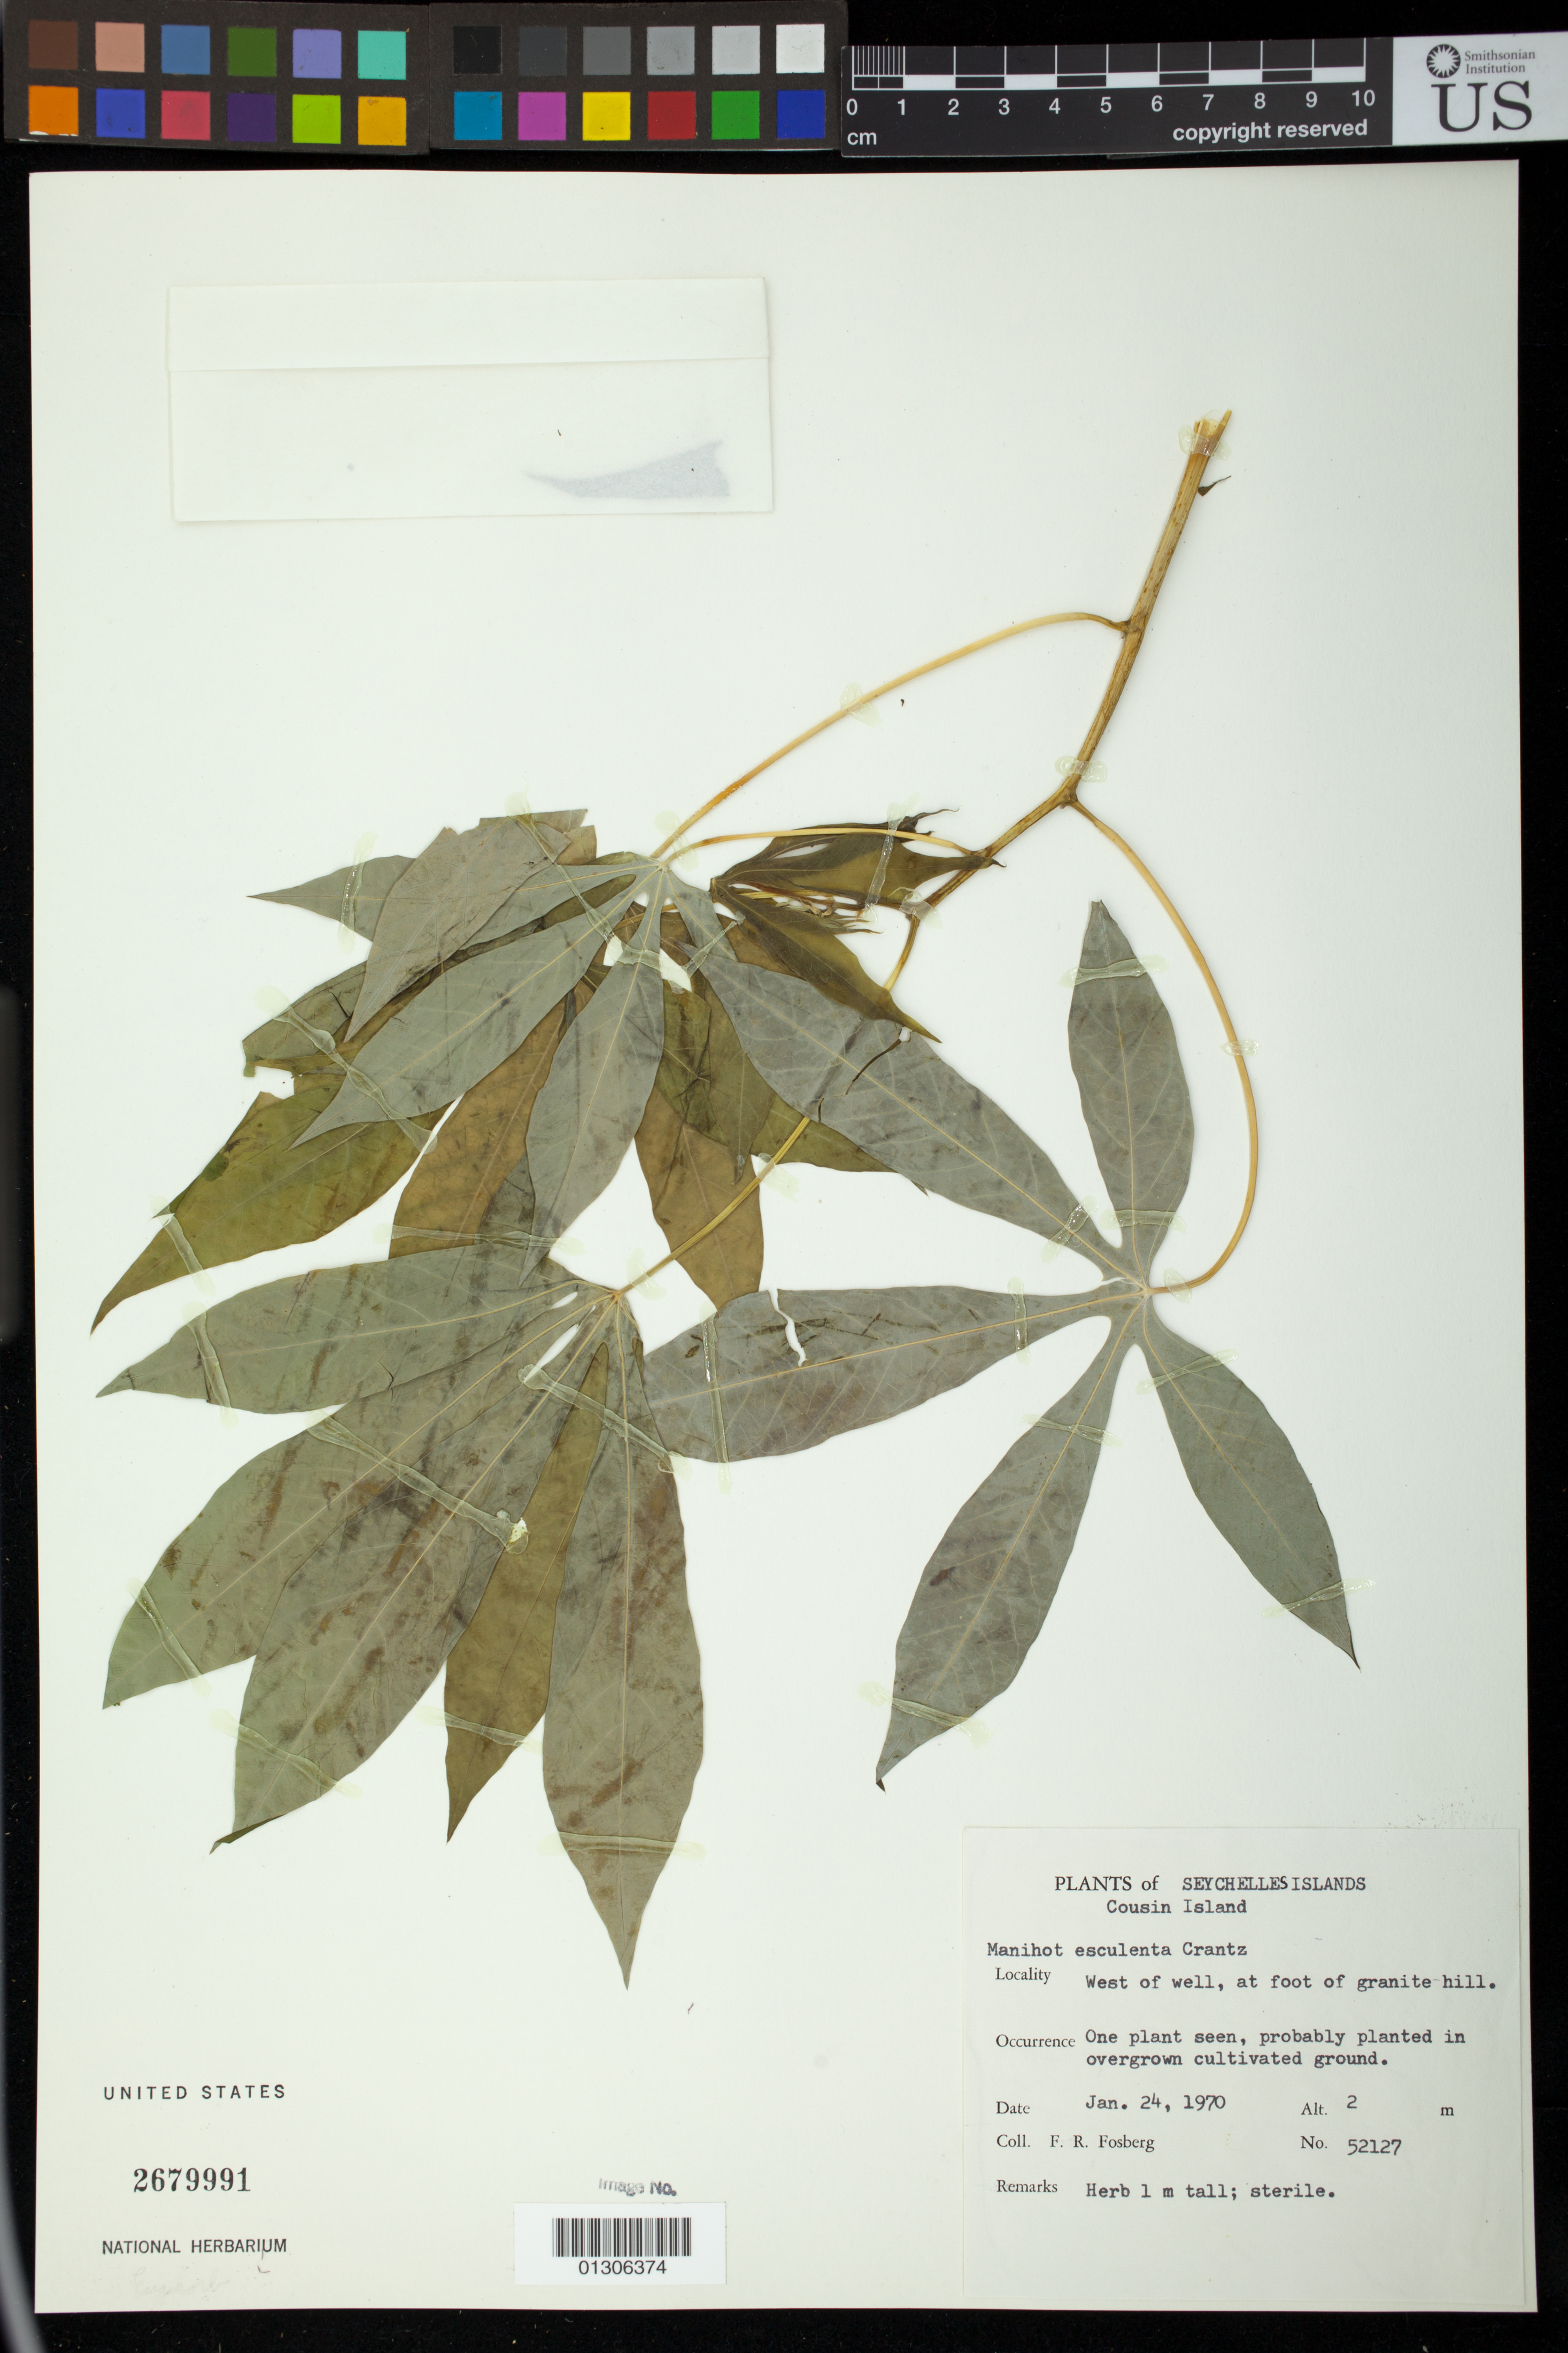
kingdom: Plantae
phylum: Tracheophyta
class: Magnoliopsida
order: Malpighiales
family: Euphorbiaceae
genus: Manihot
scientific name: Manihot glaziovii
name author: Müll. Arg.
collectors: F. R. Fosberg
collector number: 52127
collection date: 1970-01-24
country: Seychelles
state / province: Cousin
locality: Cousin Island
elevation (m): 2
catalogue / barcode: US 2679991